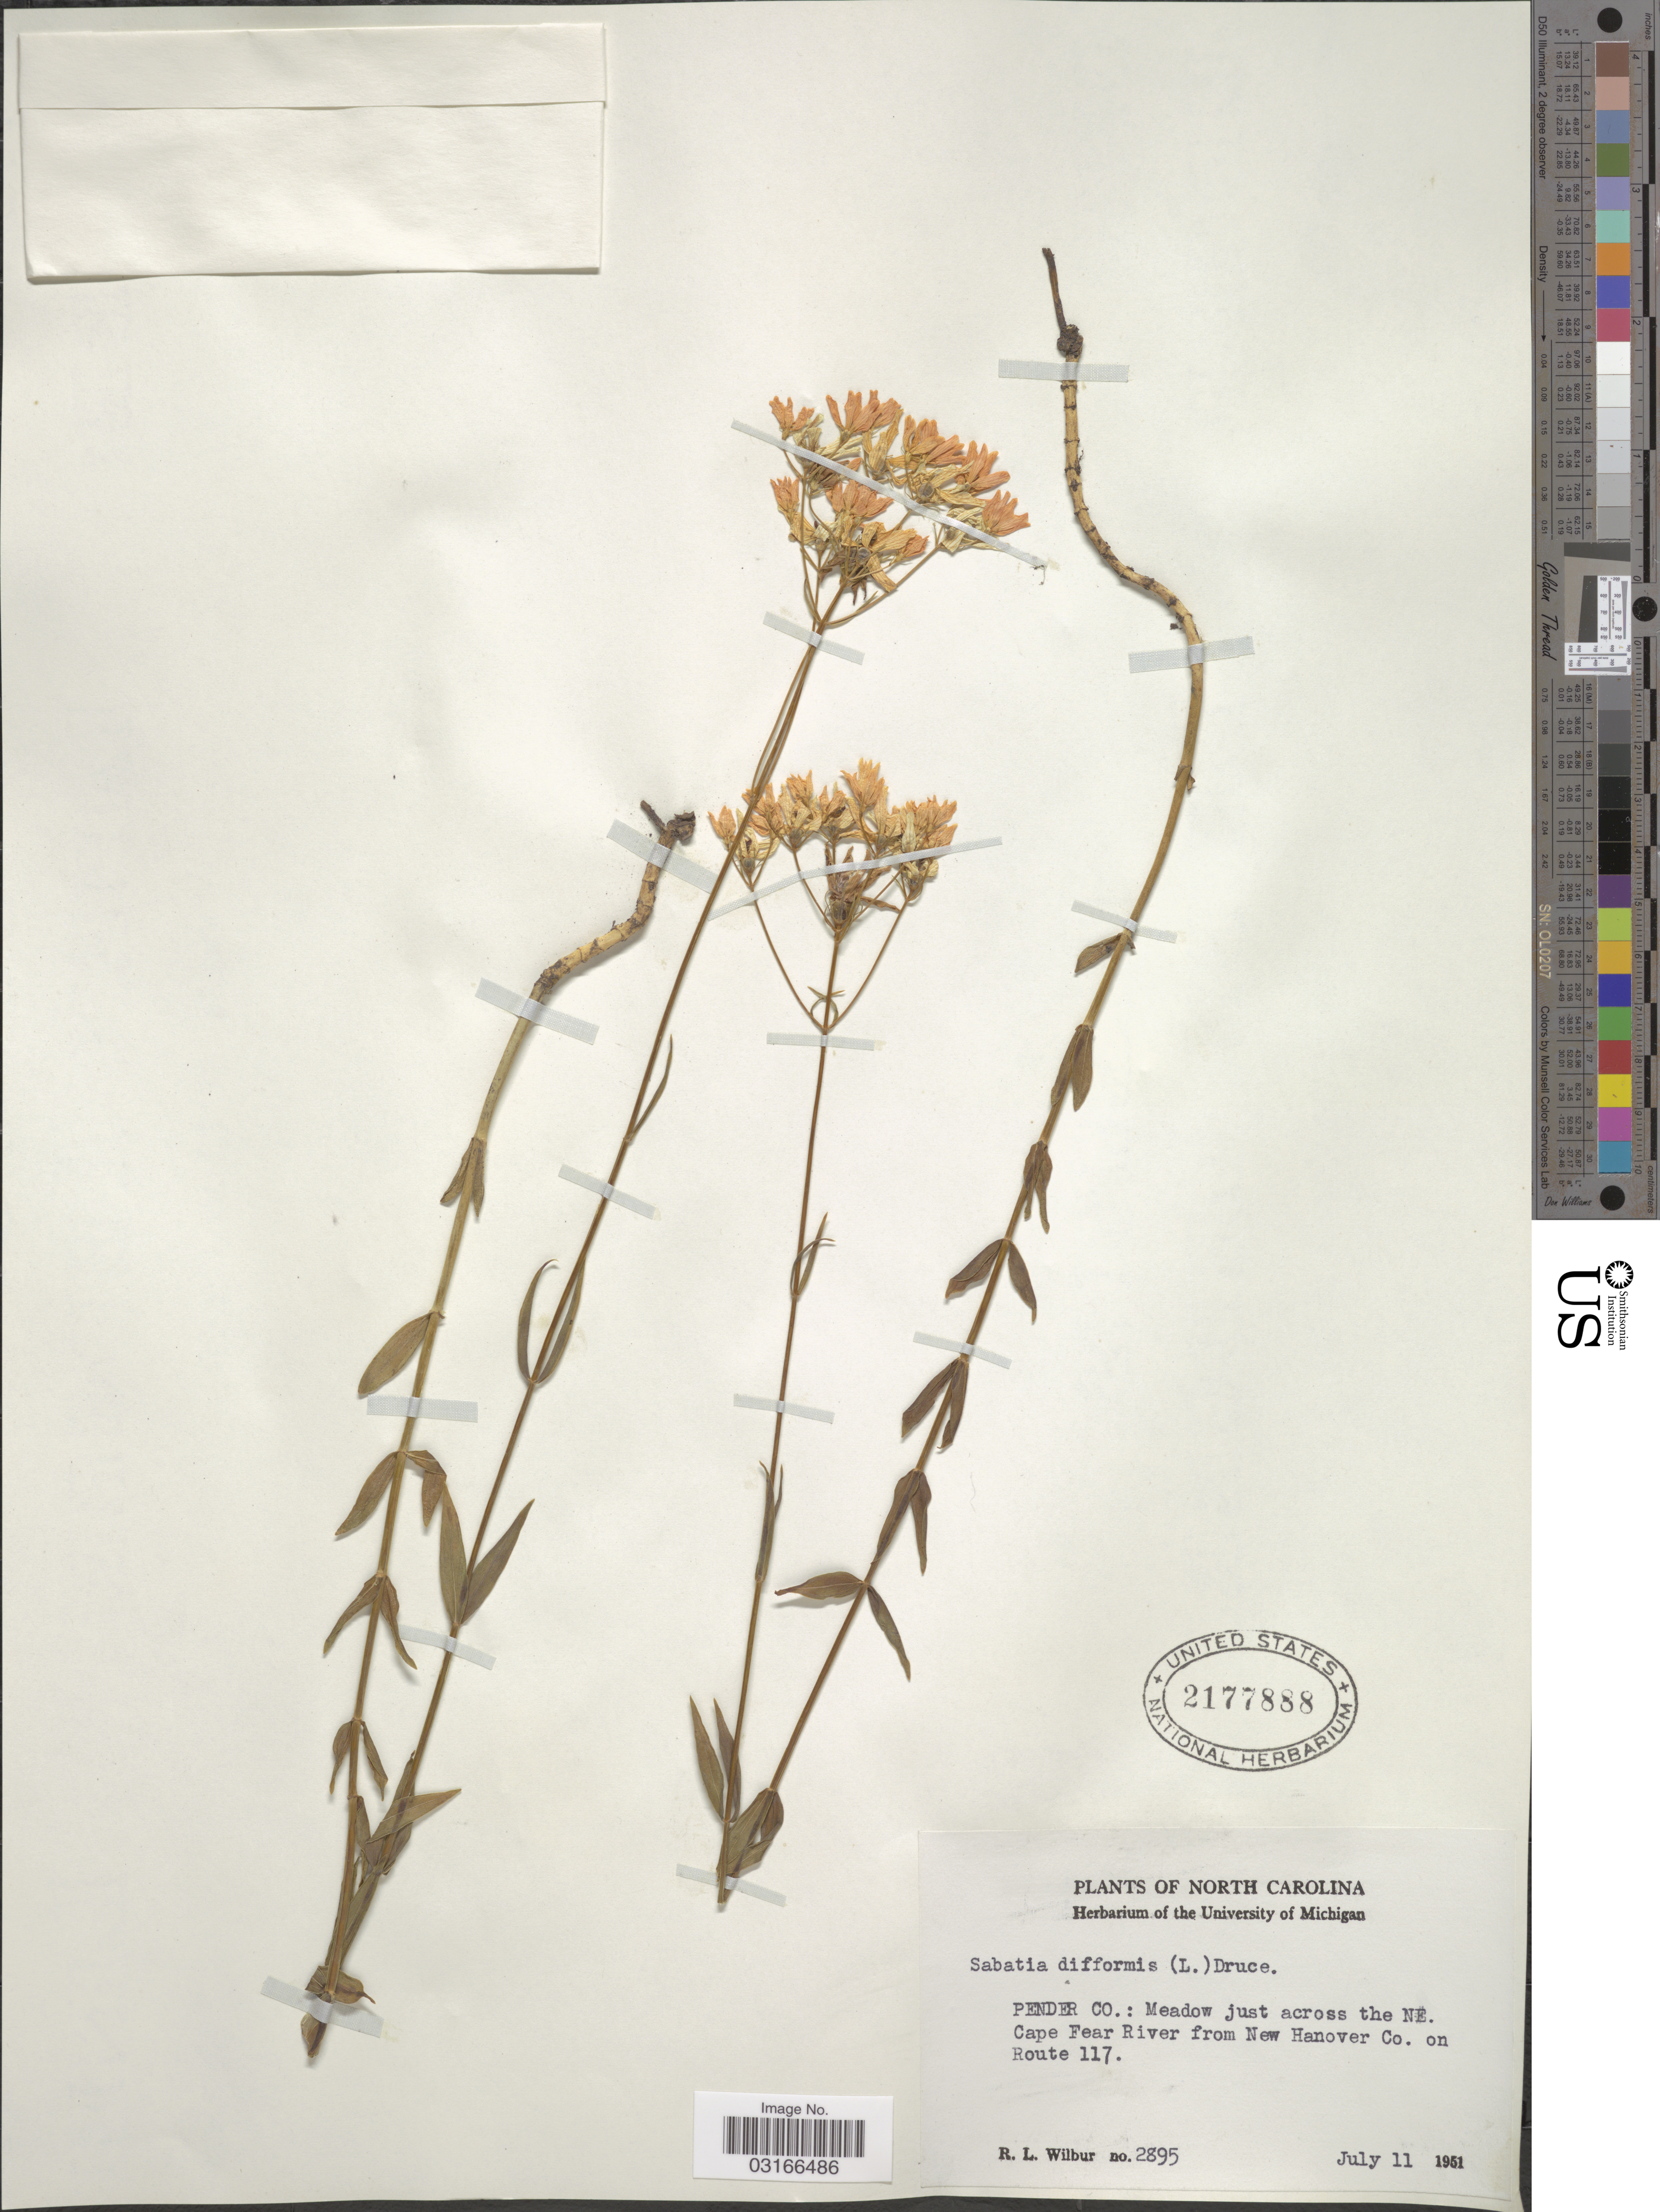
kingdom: Plantae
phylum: Tracheophyta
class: Magnoliopsida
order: Gentianales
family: Gentianaceae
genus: Sabatia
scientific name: Sabatia difformis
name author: (L.) Druce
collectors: R. L. Wilbur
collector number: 2895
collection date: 1951-07-11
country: United States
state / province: North Carolina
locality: Pender Co.: Meadow just across the NE, Cape Fear River from New Hanover Co, on Route 117.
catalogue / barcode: US 2177888